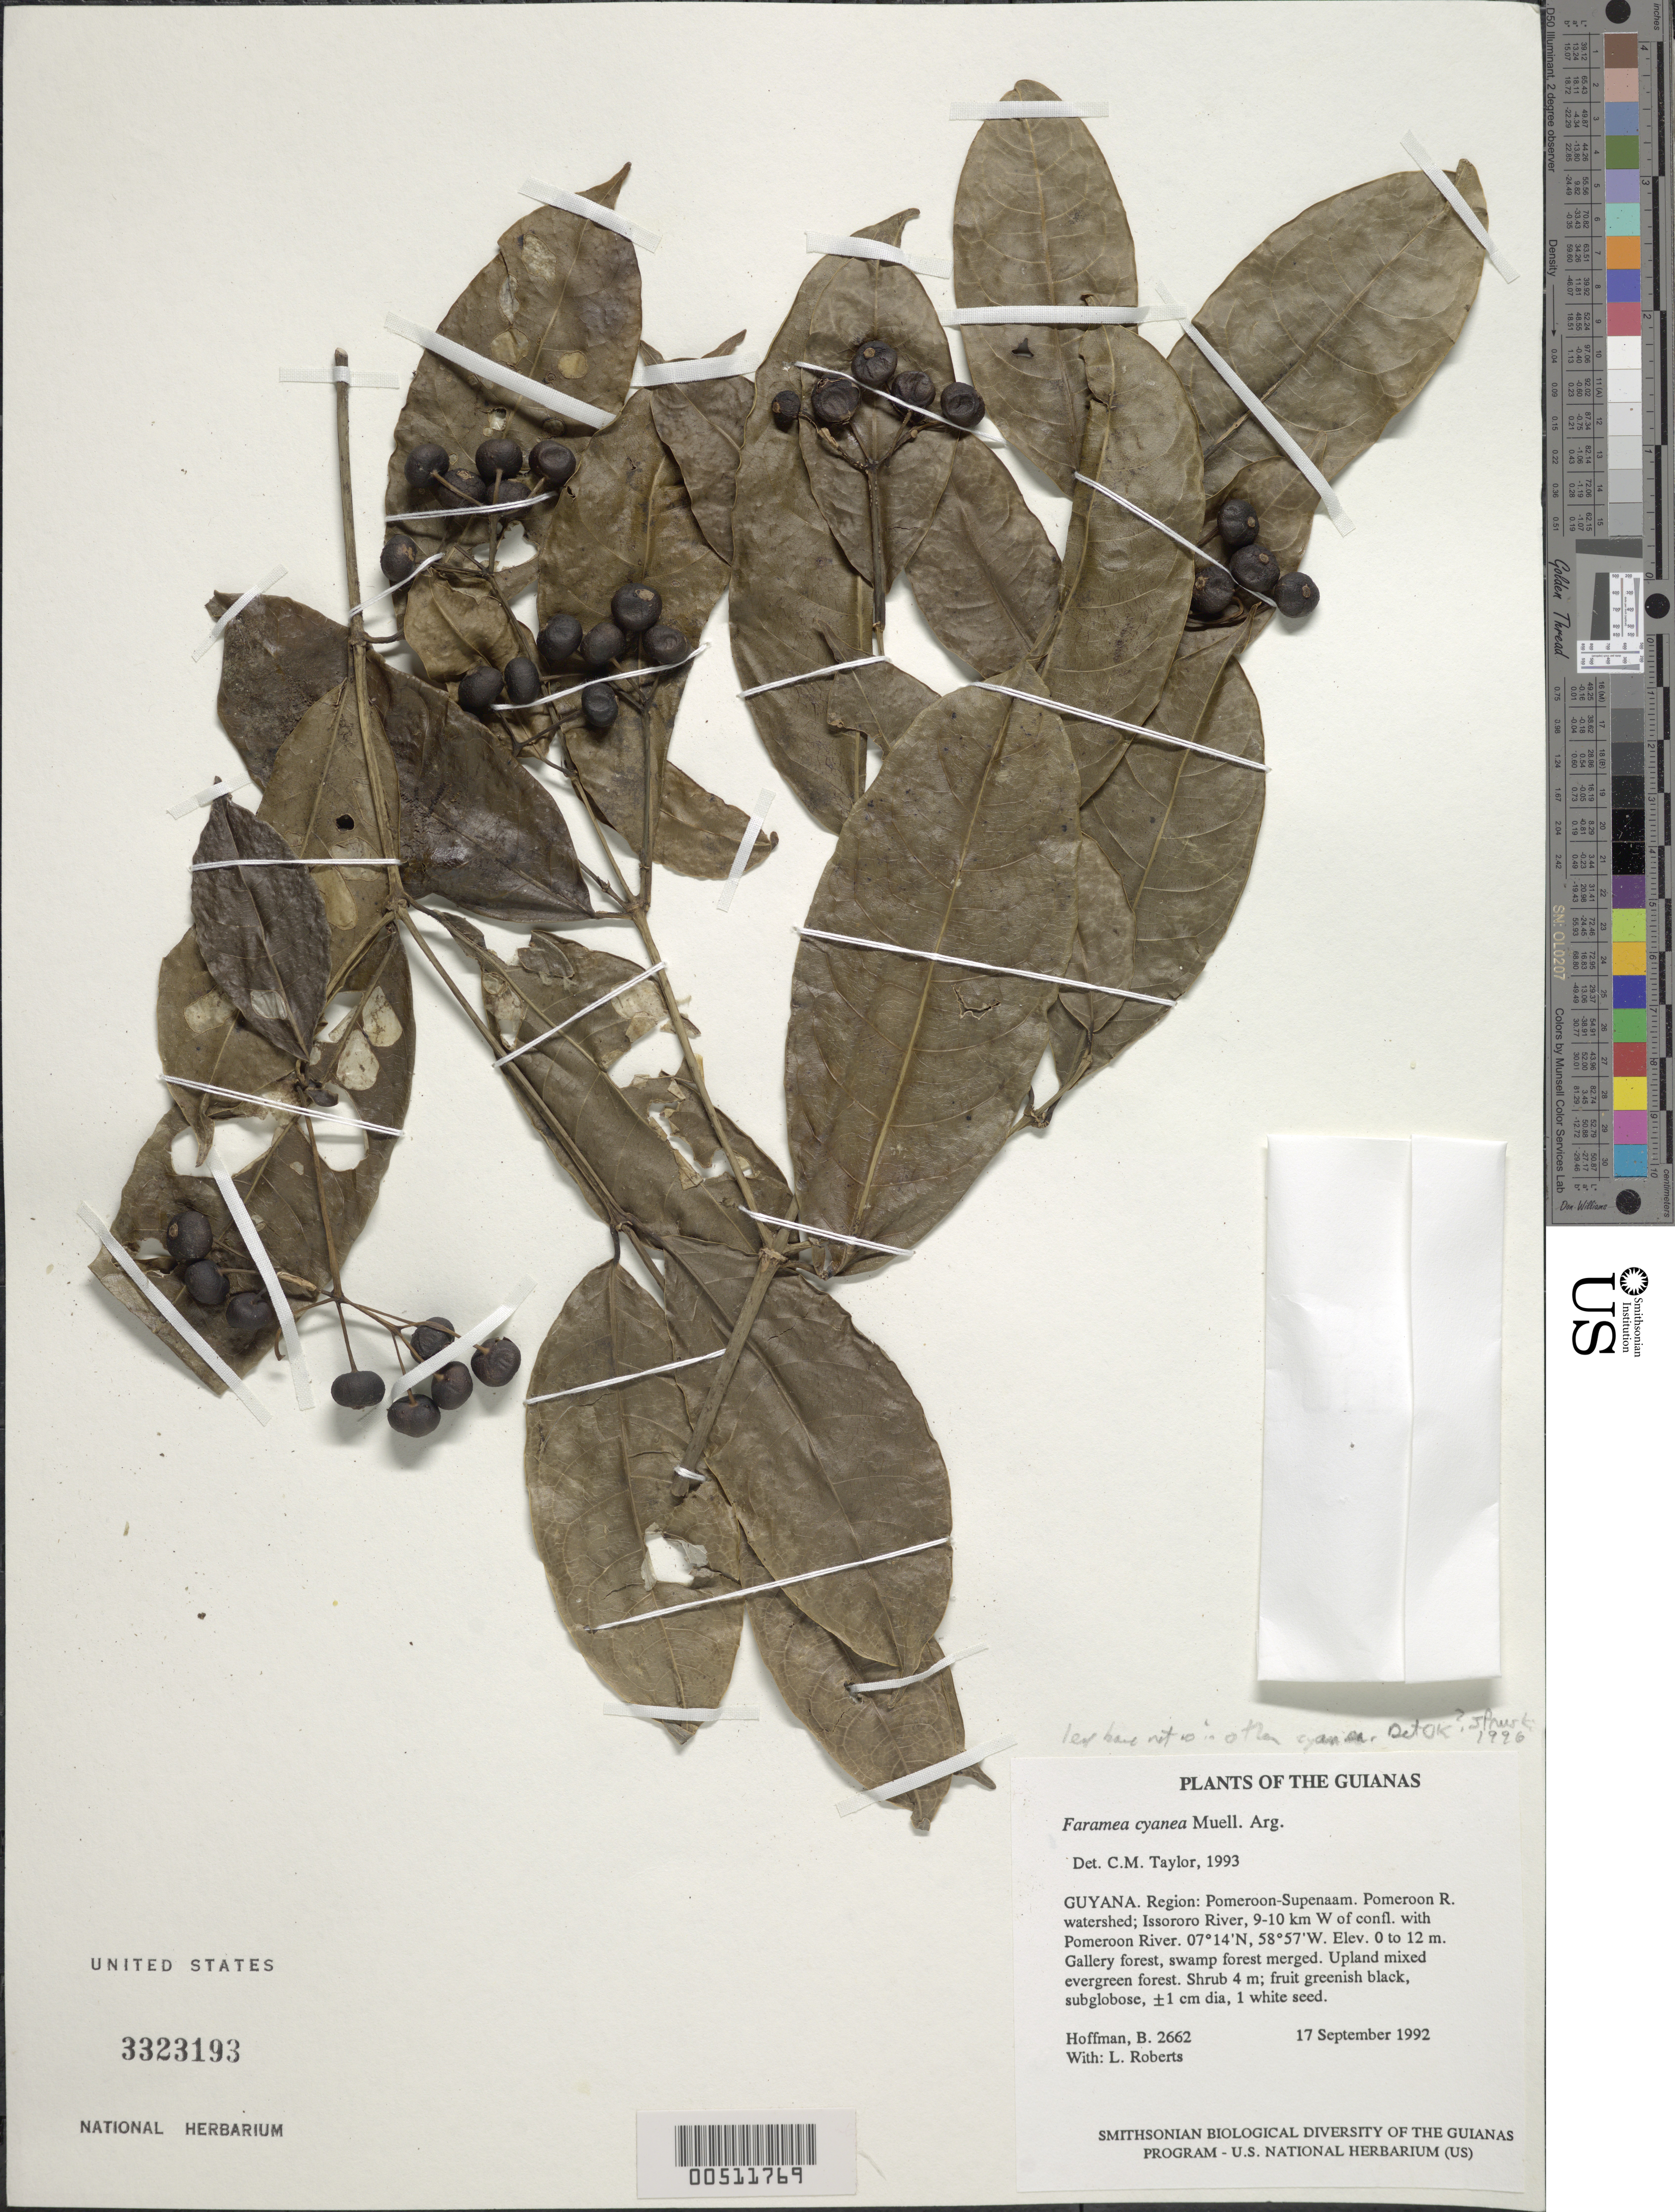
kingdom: Plantae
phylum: Tracheophyta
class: Magnoliopsida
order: Gentianales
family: Rubiaceae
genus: Faramea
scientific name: Faramea cyanea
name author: Müll. Arg.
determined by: Taylor, Charlotte M.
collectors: B. Hoffman & L. Roberts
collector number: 2662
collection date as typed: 17 September 1992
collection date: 1992-09-17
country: Guyana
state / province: Pomeroon-Supenaam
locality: Pomeroon River watershed; Issororo River, 9-10 km W of confluence with Pomeroon River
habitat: Gallery forest, swamp forest merged. Upland mixed evergreen forest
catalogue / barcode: US 3323193